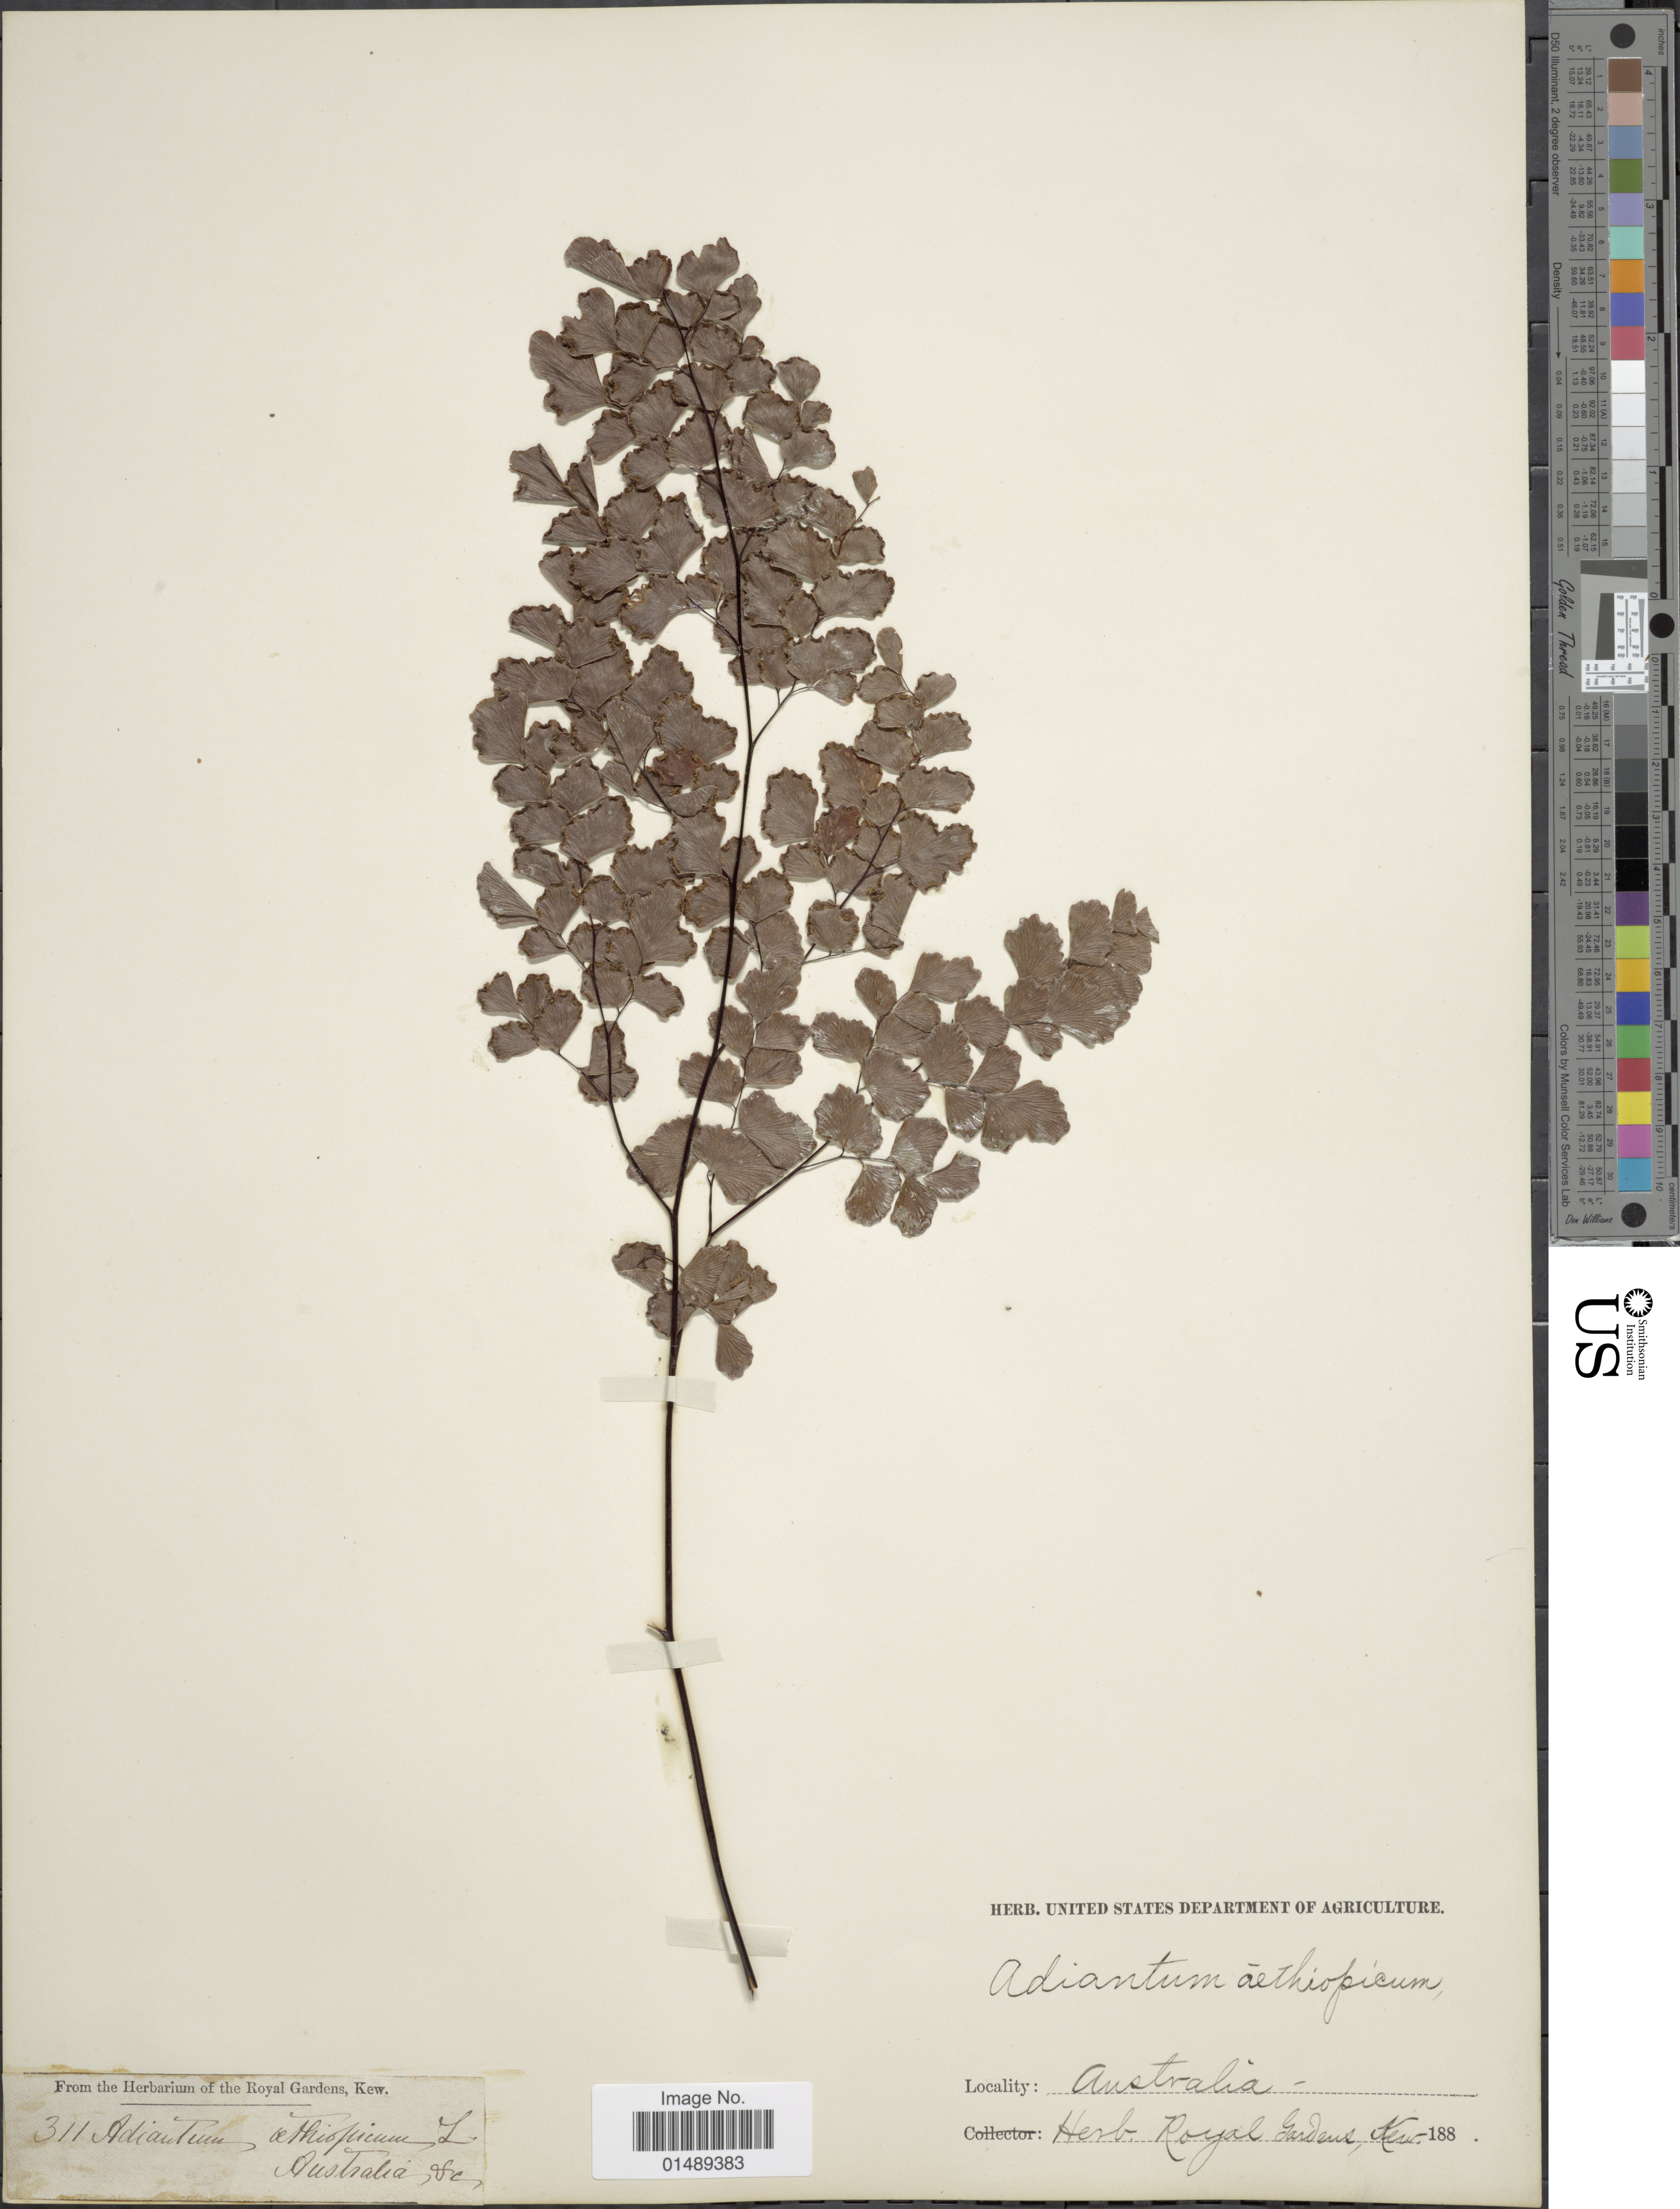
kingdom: Plantae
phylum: Tracheophyta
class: Polypodiopsida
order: Polypodiales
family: Pteridaceae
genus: Adiantum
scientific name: Adiantum poiretii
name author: Wikstr.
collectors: ex herb. Kew Royal Gardens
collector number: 188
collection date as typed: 188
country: Australia